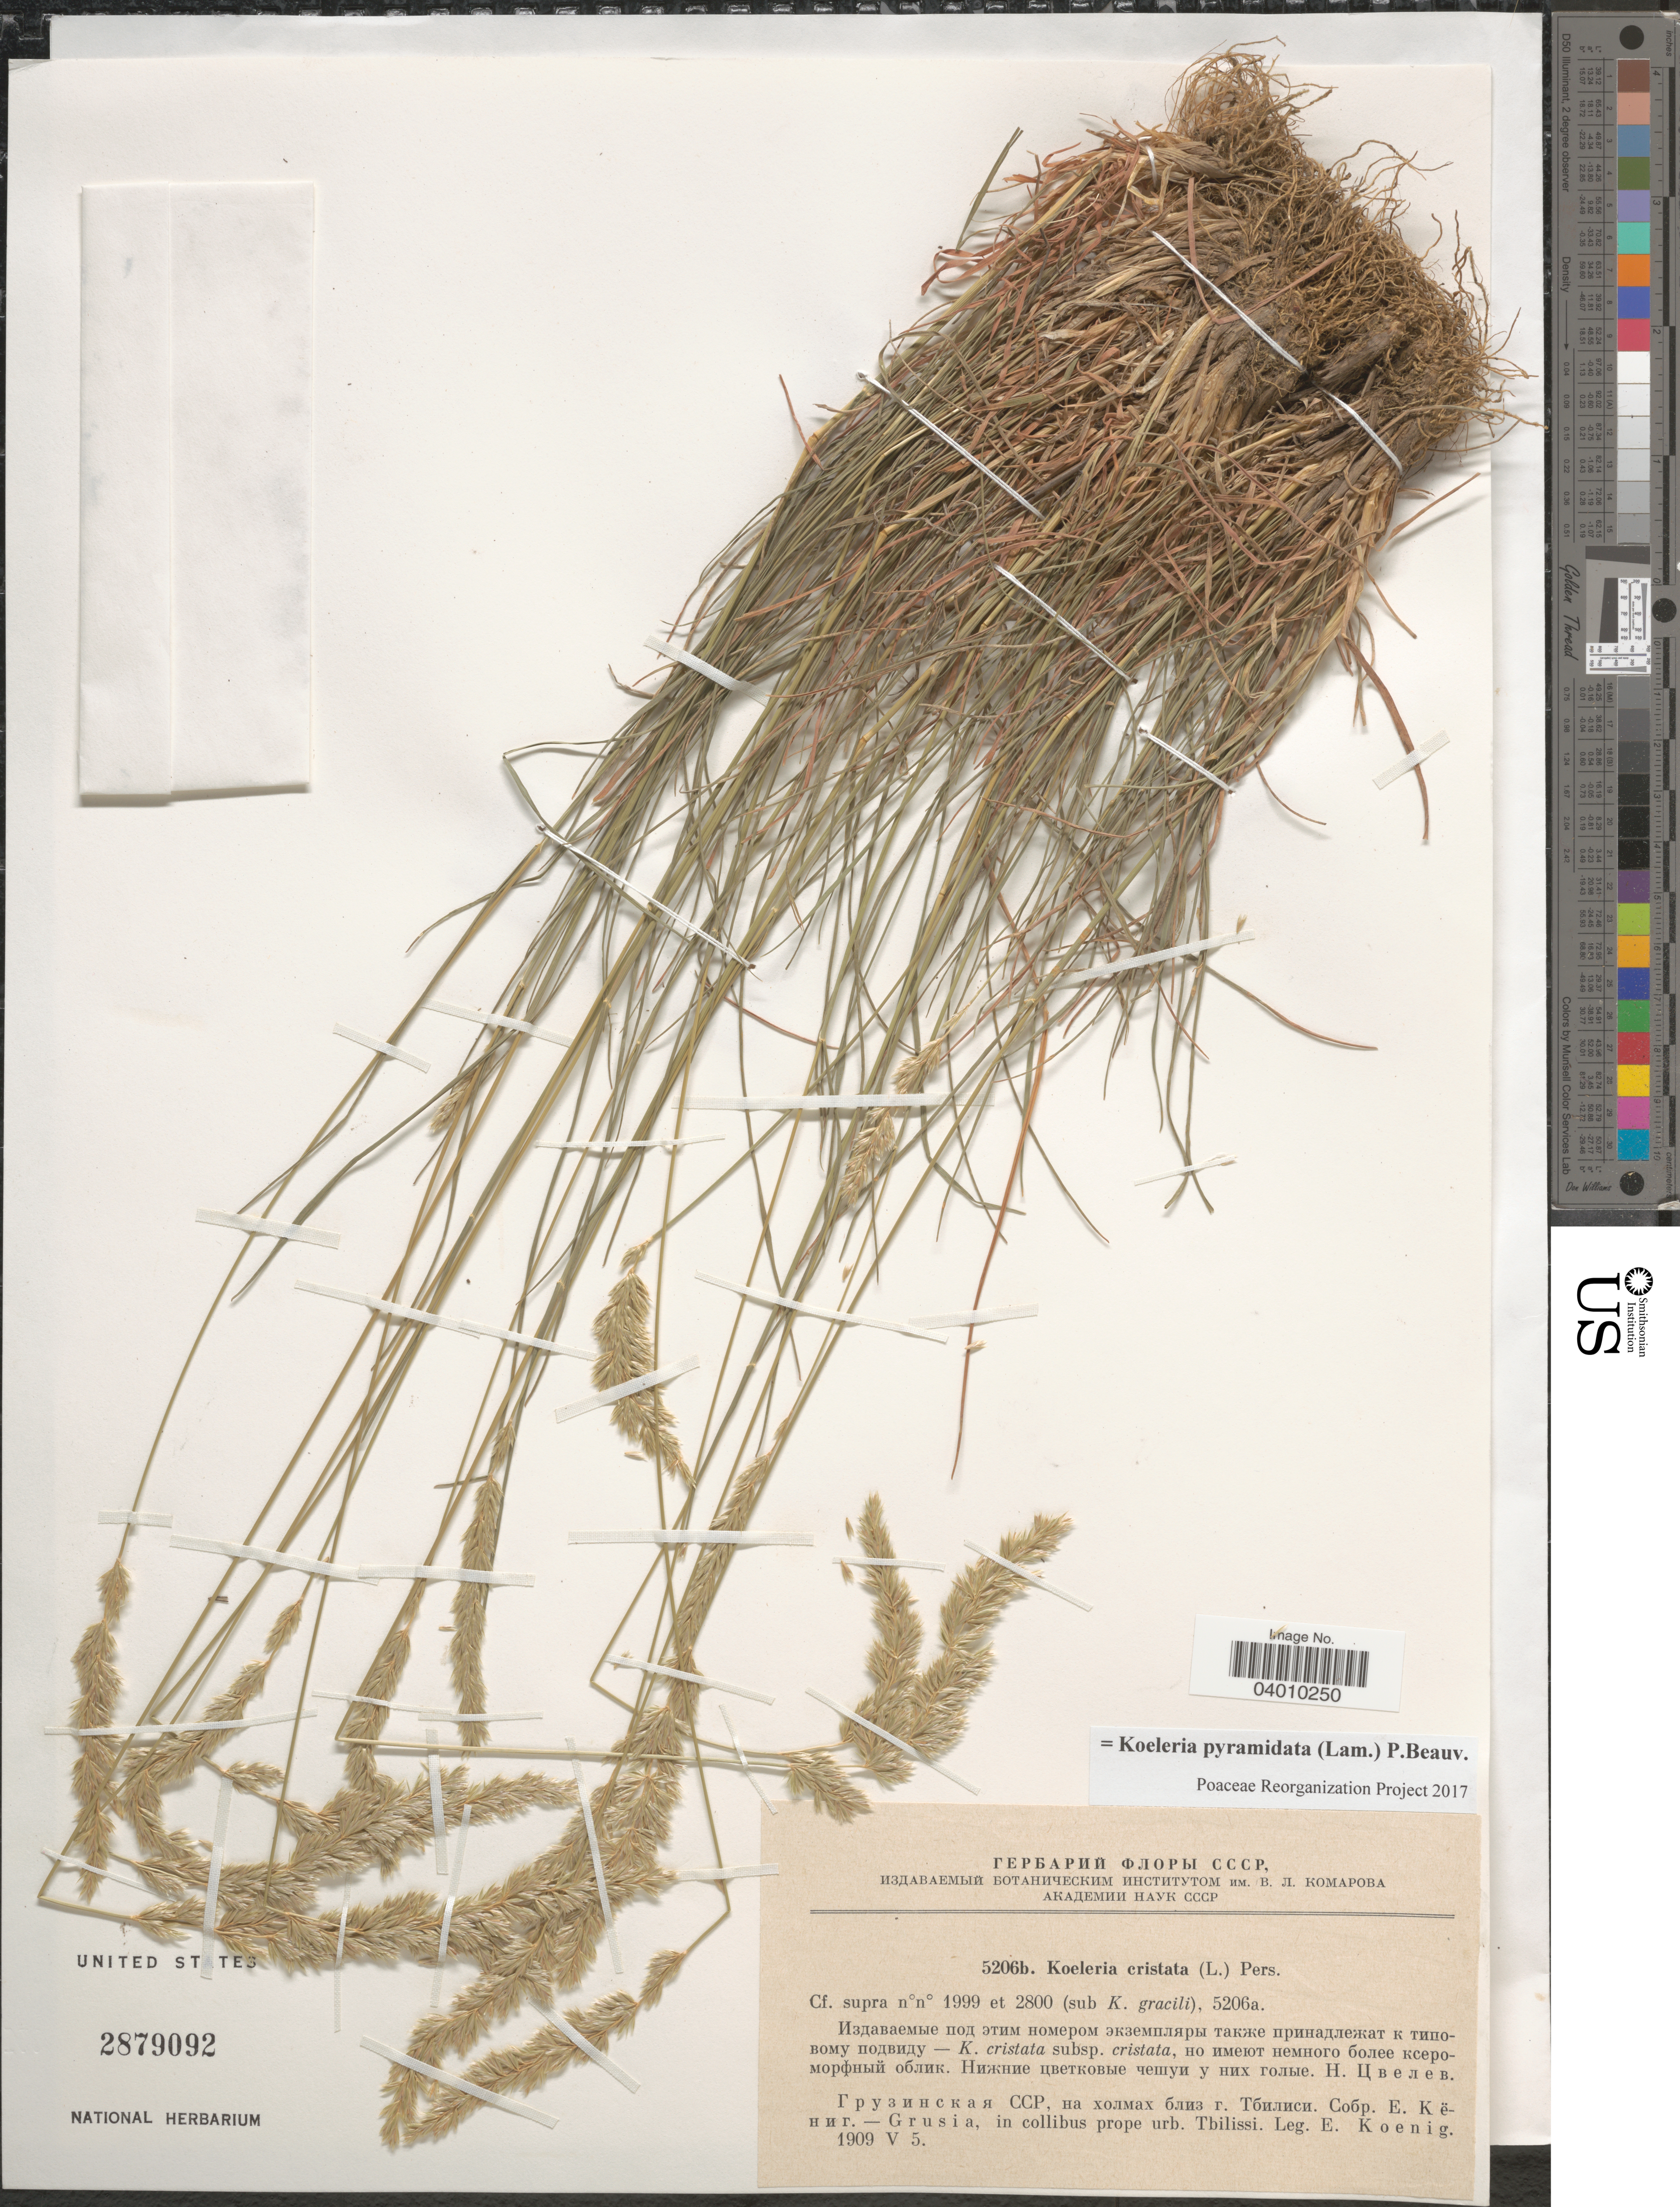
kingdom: Plantae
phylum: Tracheophyta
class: Liliopsida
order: Poales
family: Poaceae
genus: Koeleria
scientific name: Koeleria pyramidata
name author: (Lam.) P. Beauv.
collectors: E. Koenig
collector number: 5206b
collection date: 1909-05-05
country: Georgia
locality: Grusia, in collibus prope urb. Tbilissi.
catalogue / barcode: US 2879092